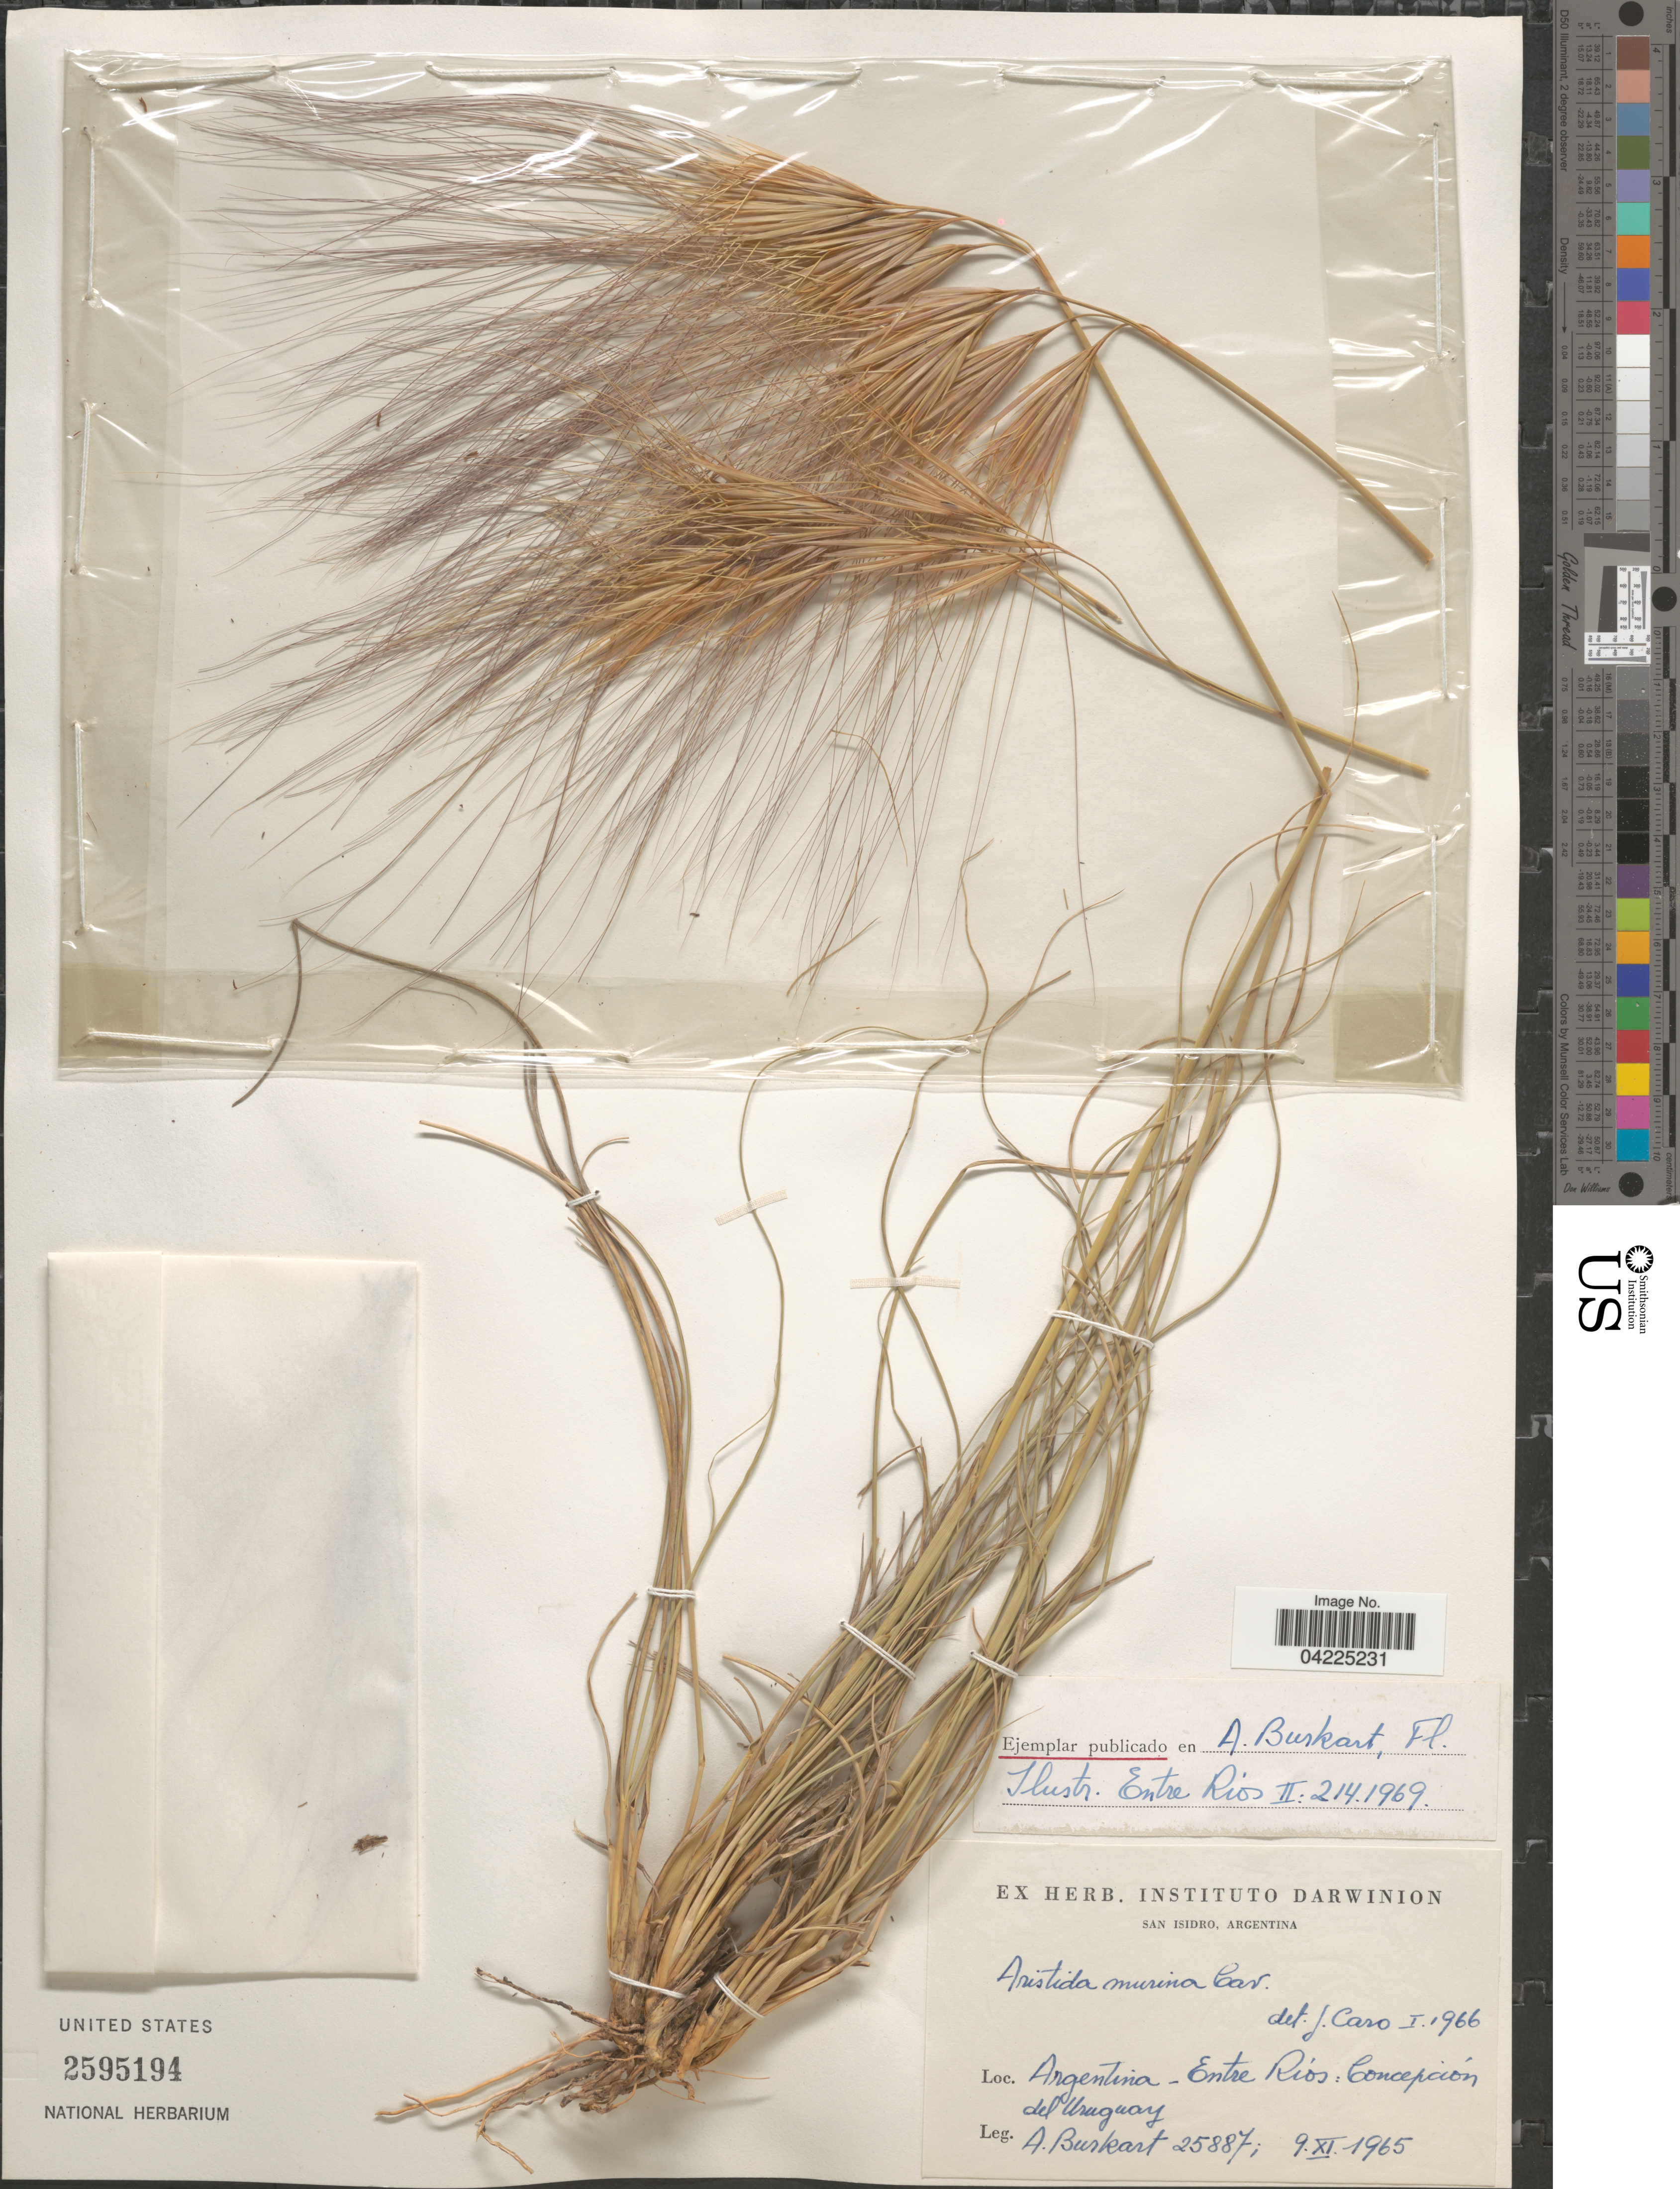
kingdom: Plantae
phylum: Tracheophyta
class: Liliopsida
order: Poales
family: Poaceae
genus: Aristida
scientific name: Aristida murina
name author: Cav.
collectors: A. E. Burkart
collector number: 25887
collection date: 1965-11-09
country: Argentina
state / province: Entre Rios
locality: Entre Ríos: Concepción del Uruguay. San Isidro.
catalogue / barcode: US 2595194